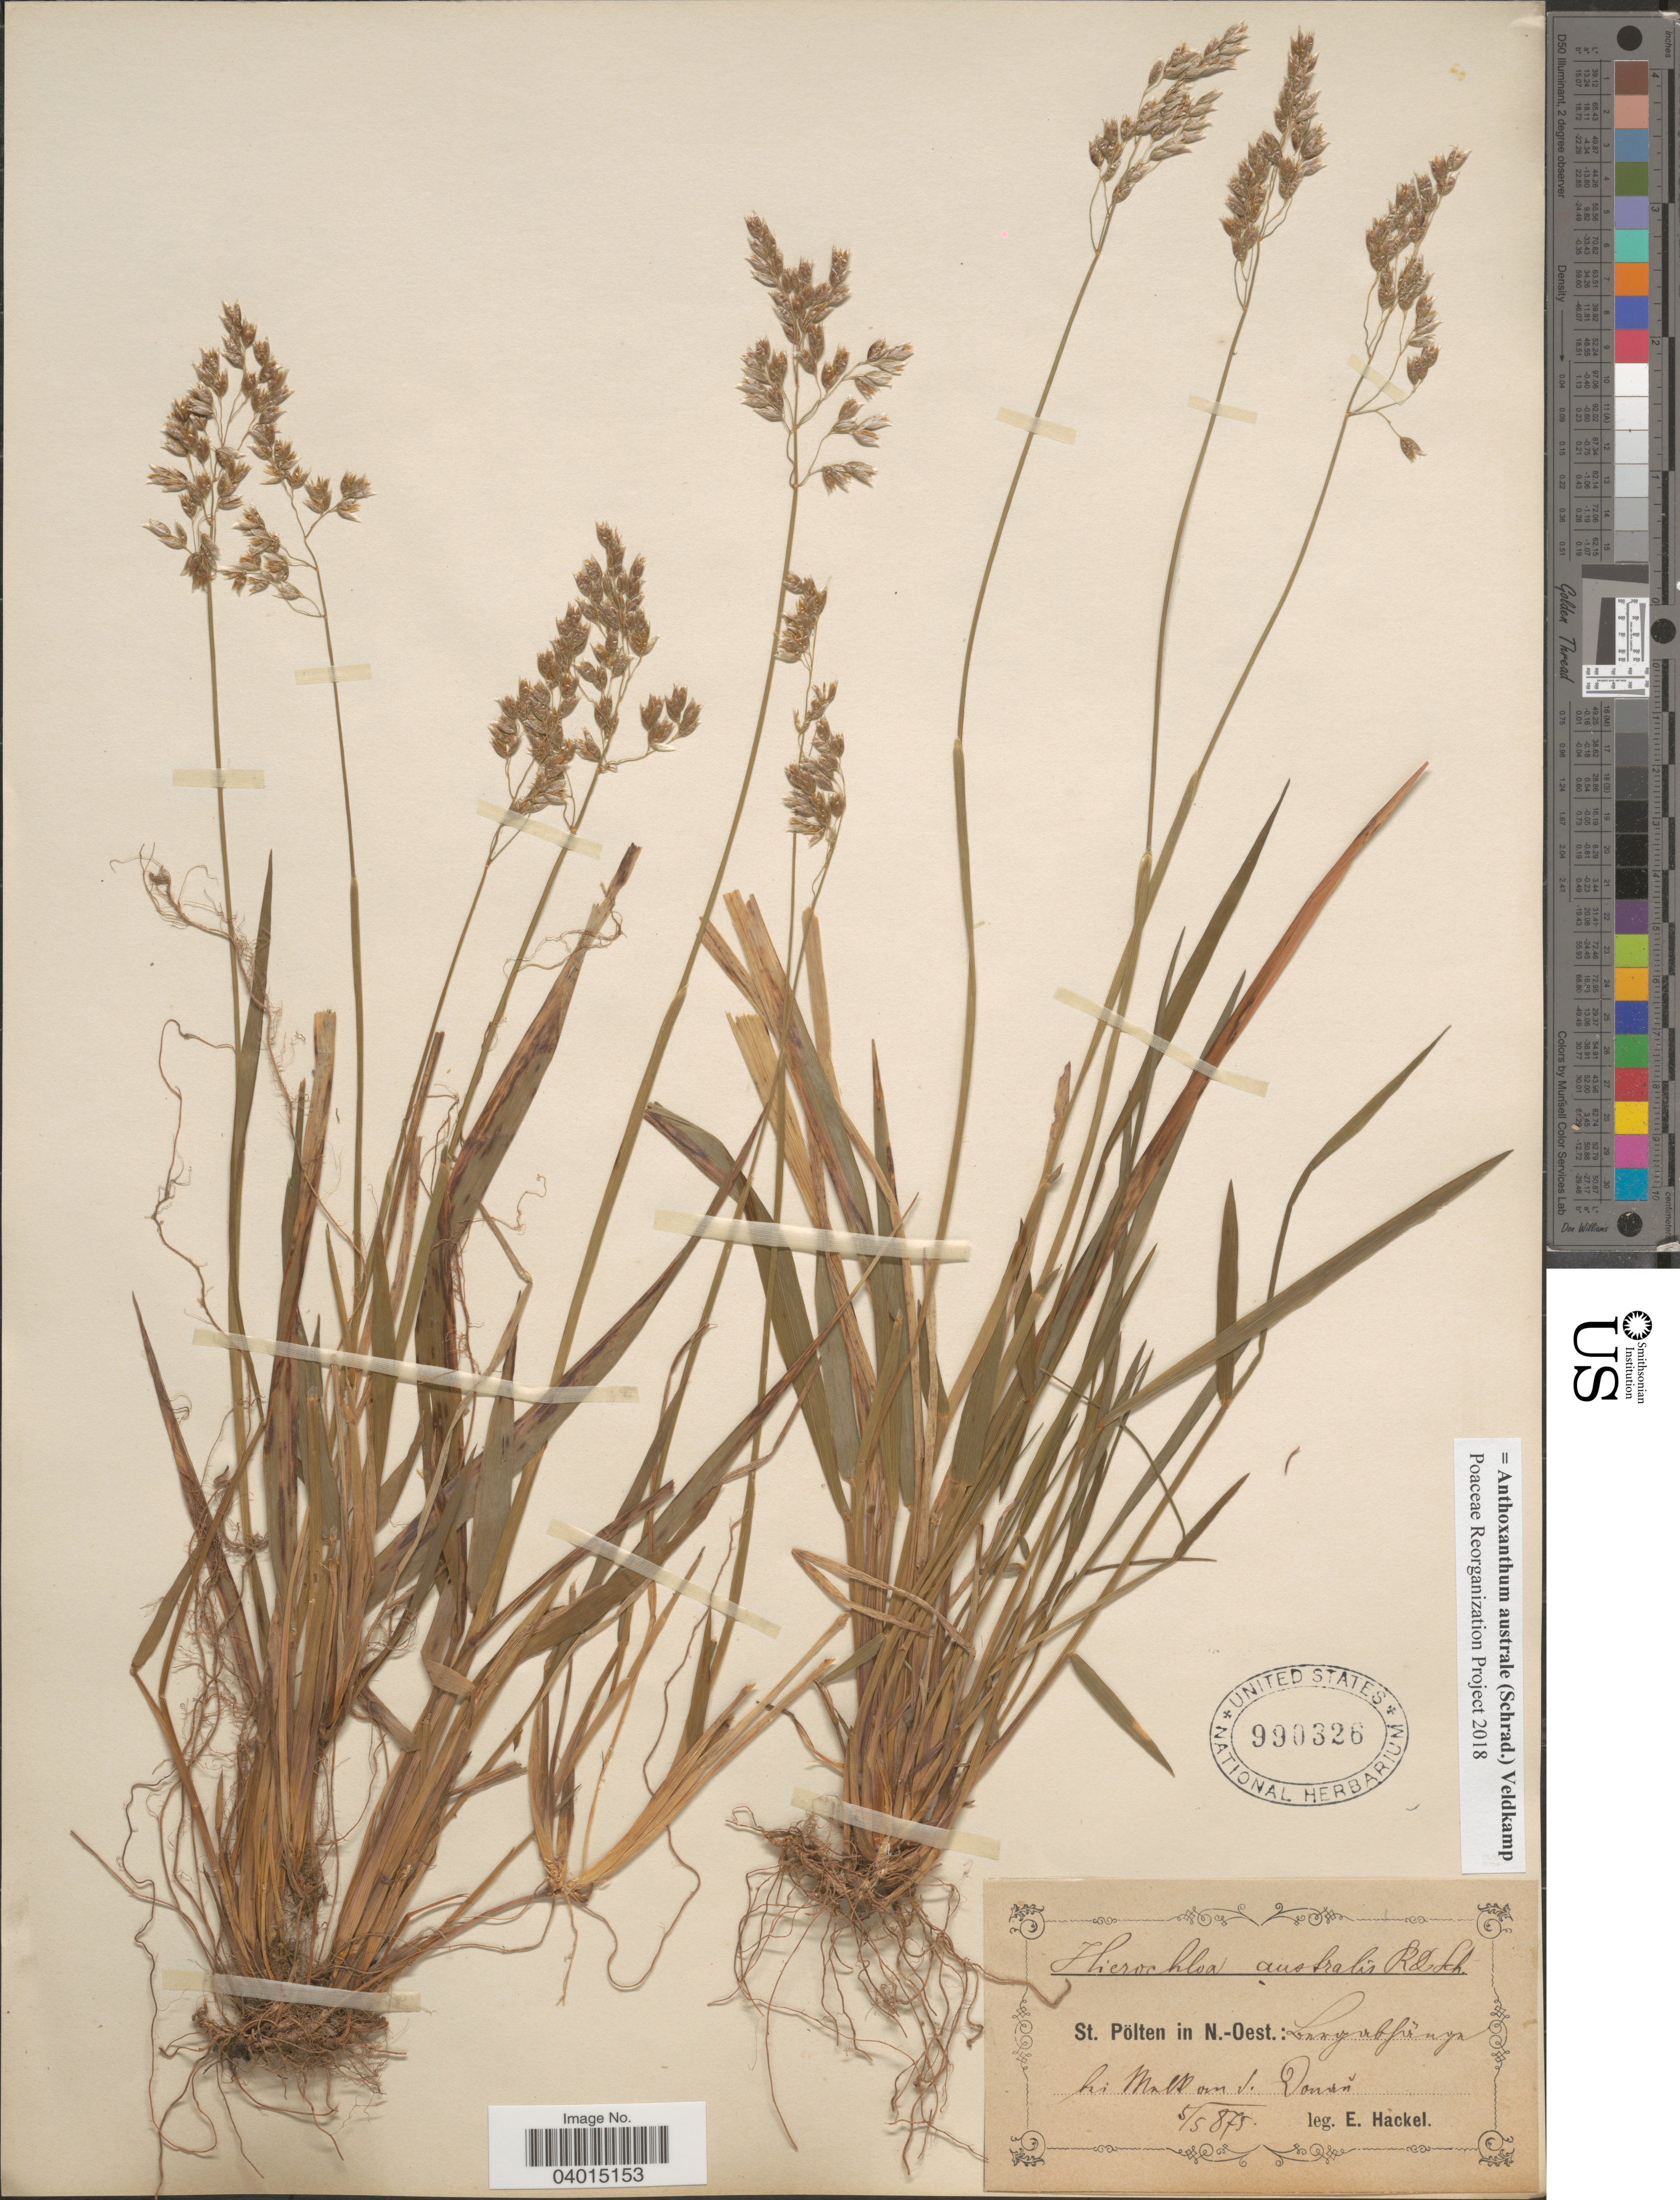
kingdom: Plantae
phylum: Tracheophyta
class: Liliopsida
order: Poales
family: Poaceae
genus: Anthoxanthum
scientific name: Anthoxanthum australe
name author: (Schrad.) Veldkamp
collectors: E. Hackel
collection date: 1875-05-05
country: Austria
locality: St. Pölten in N.-Oest.: [illegible text].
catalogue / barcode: US 990326